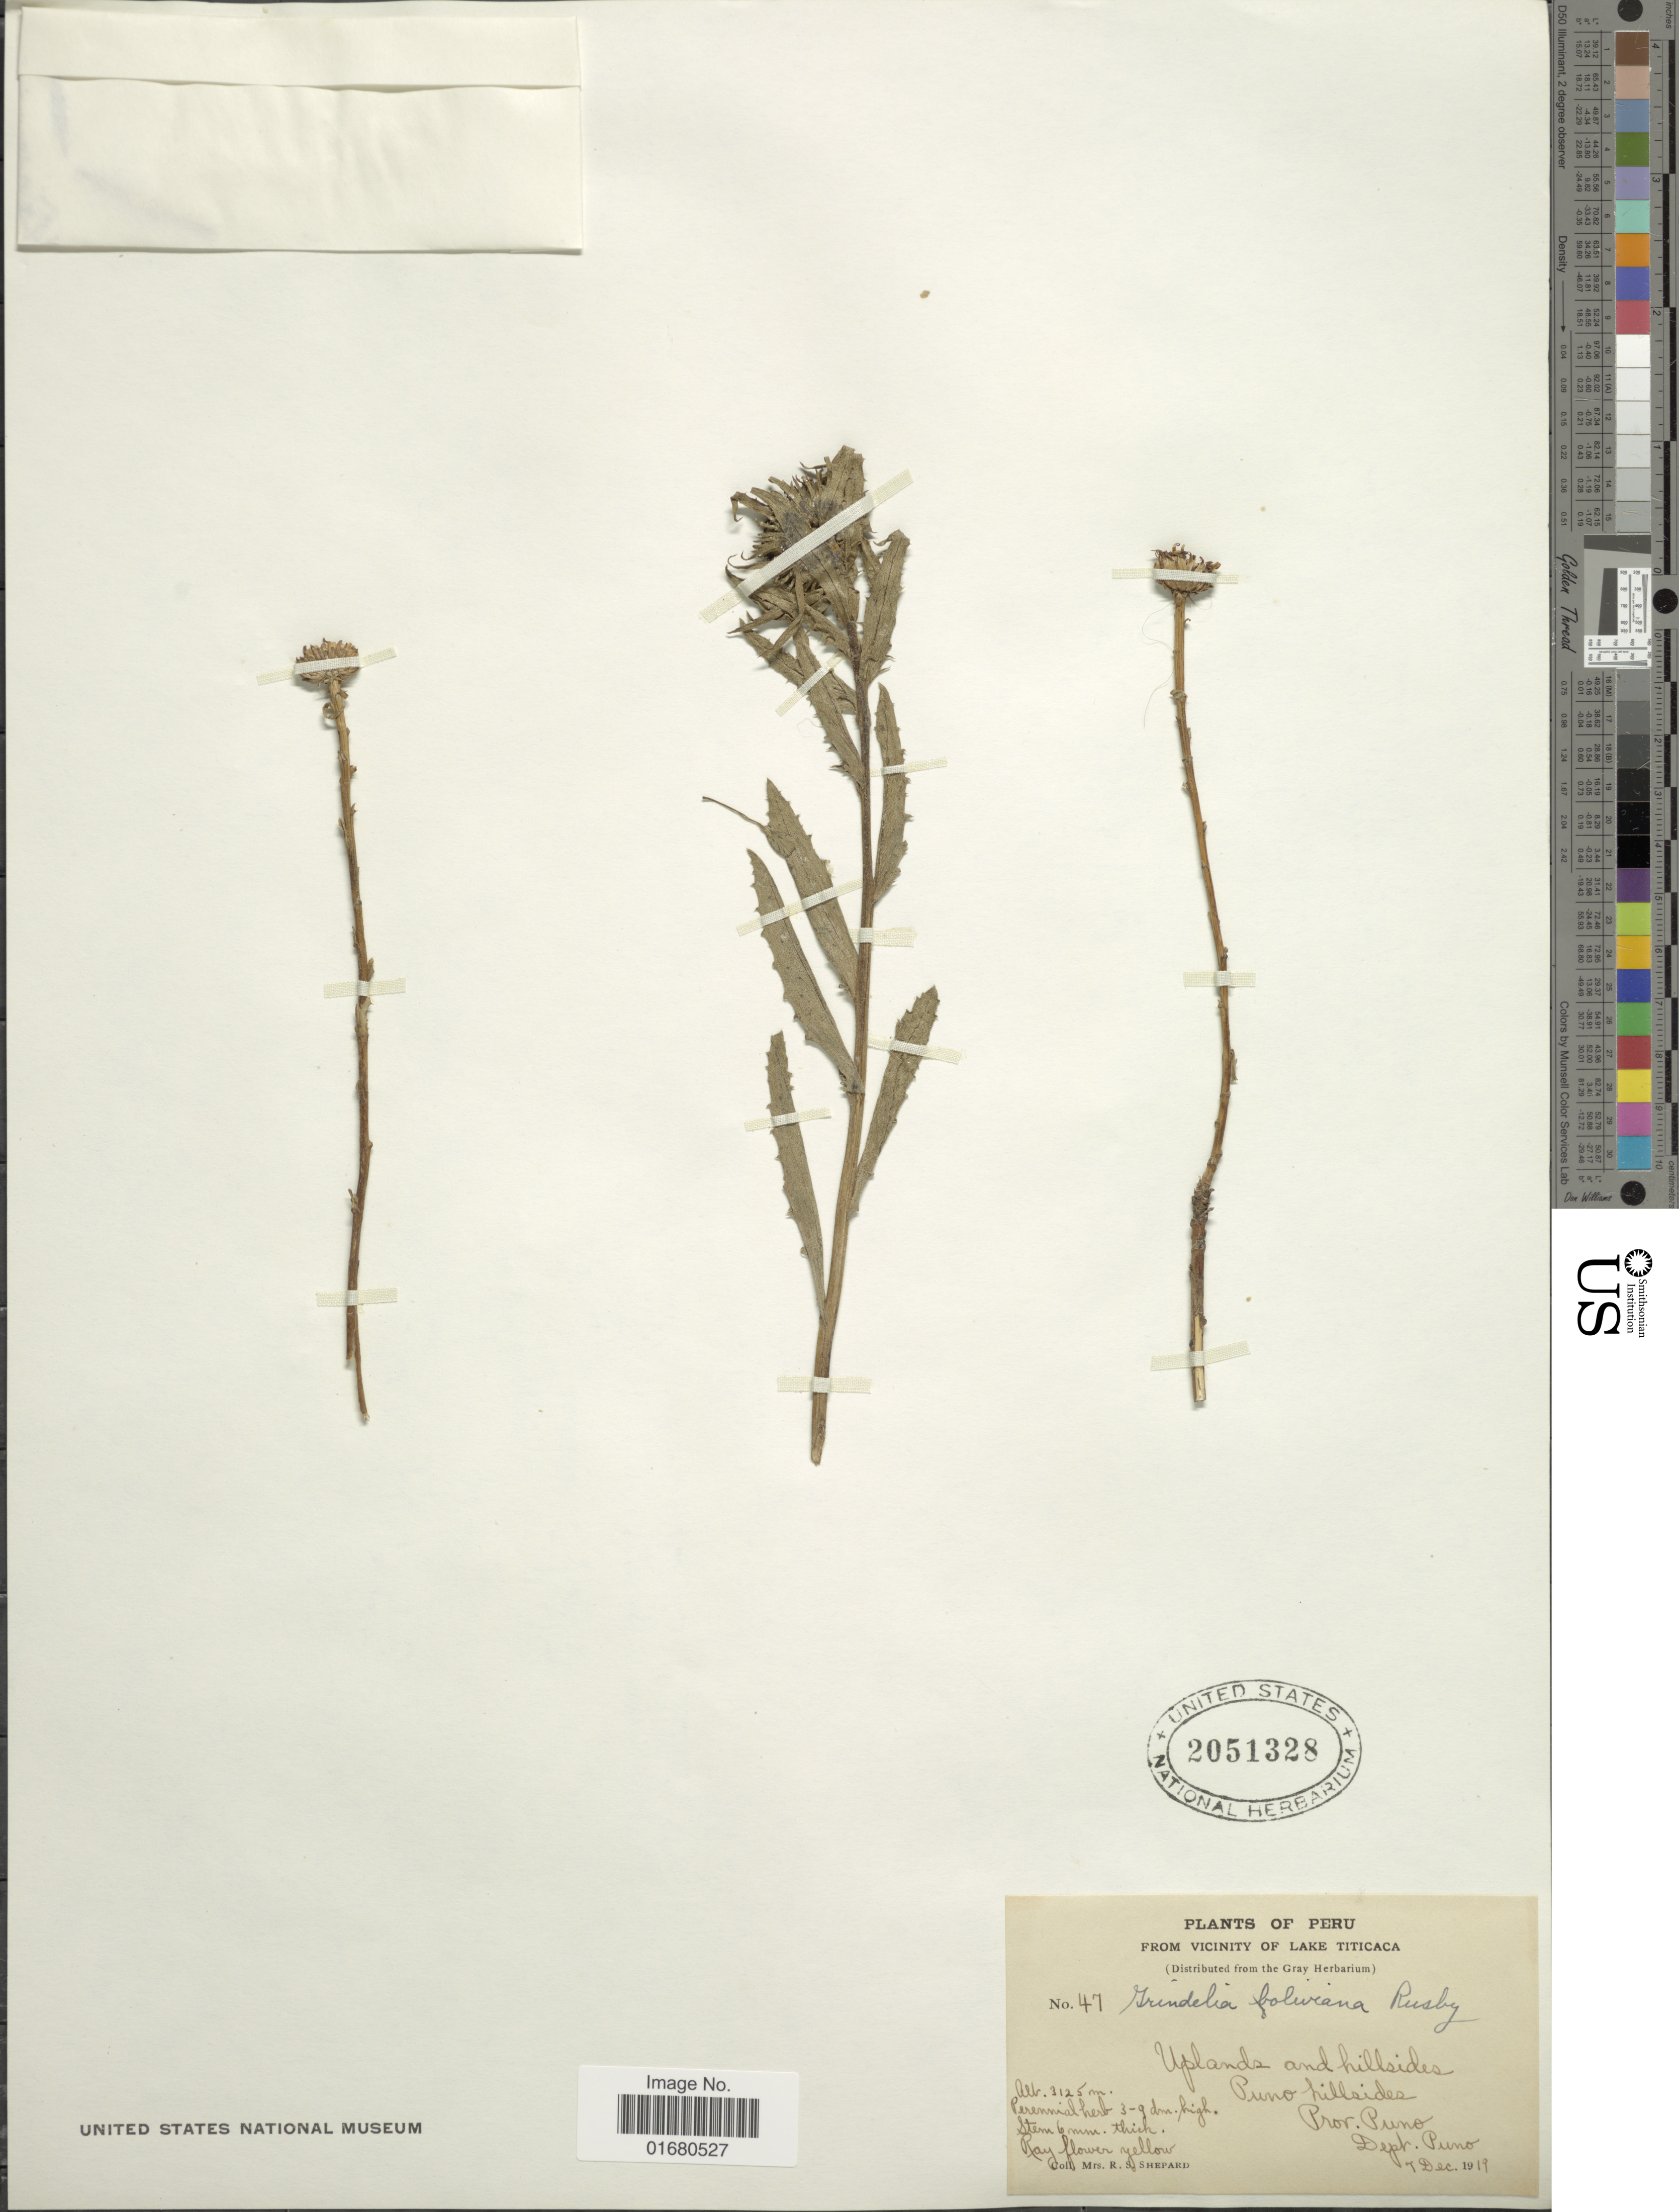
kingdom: Plantae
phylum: Tracheophyta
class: Magnoliopsida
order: Asterales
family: Asteraceae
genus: Grindelia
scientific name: Grindelia boliviana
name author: Rusby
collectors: R. Shepard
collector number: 47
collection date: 1919-12-07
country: Peru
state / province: Puno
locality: From vicinity of Lake Titicaca, Uplands and hillsides, Puno hillsides, Dept. Puno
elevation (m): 3125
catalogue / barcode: US 2051328